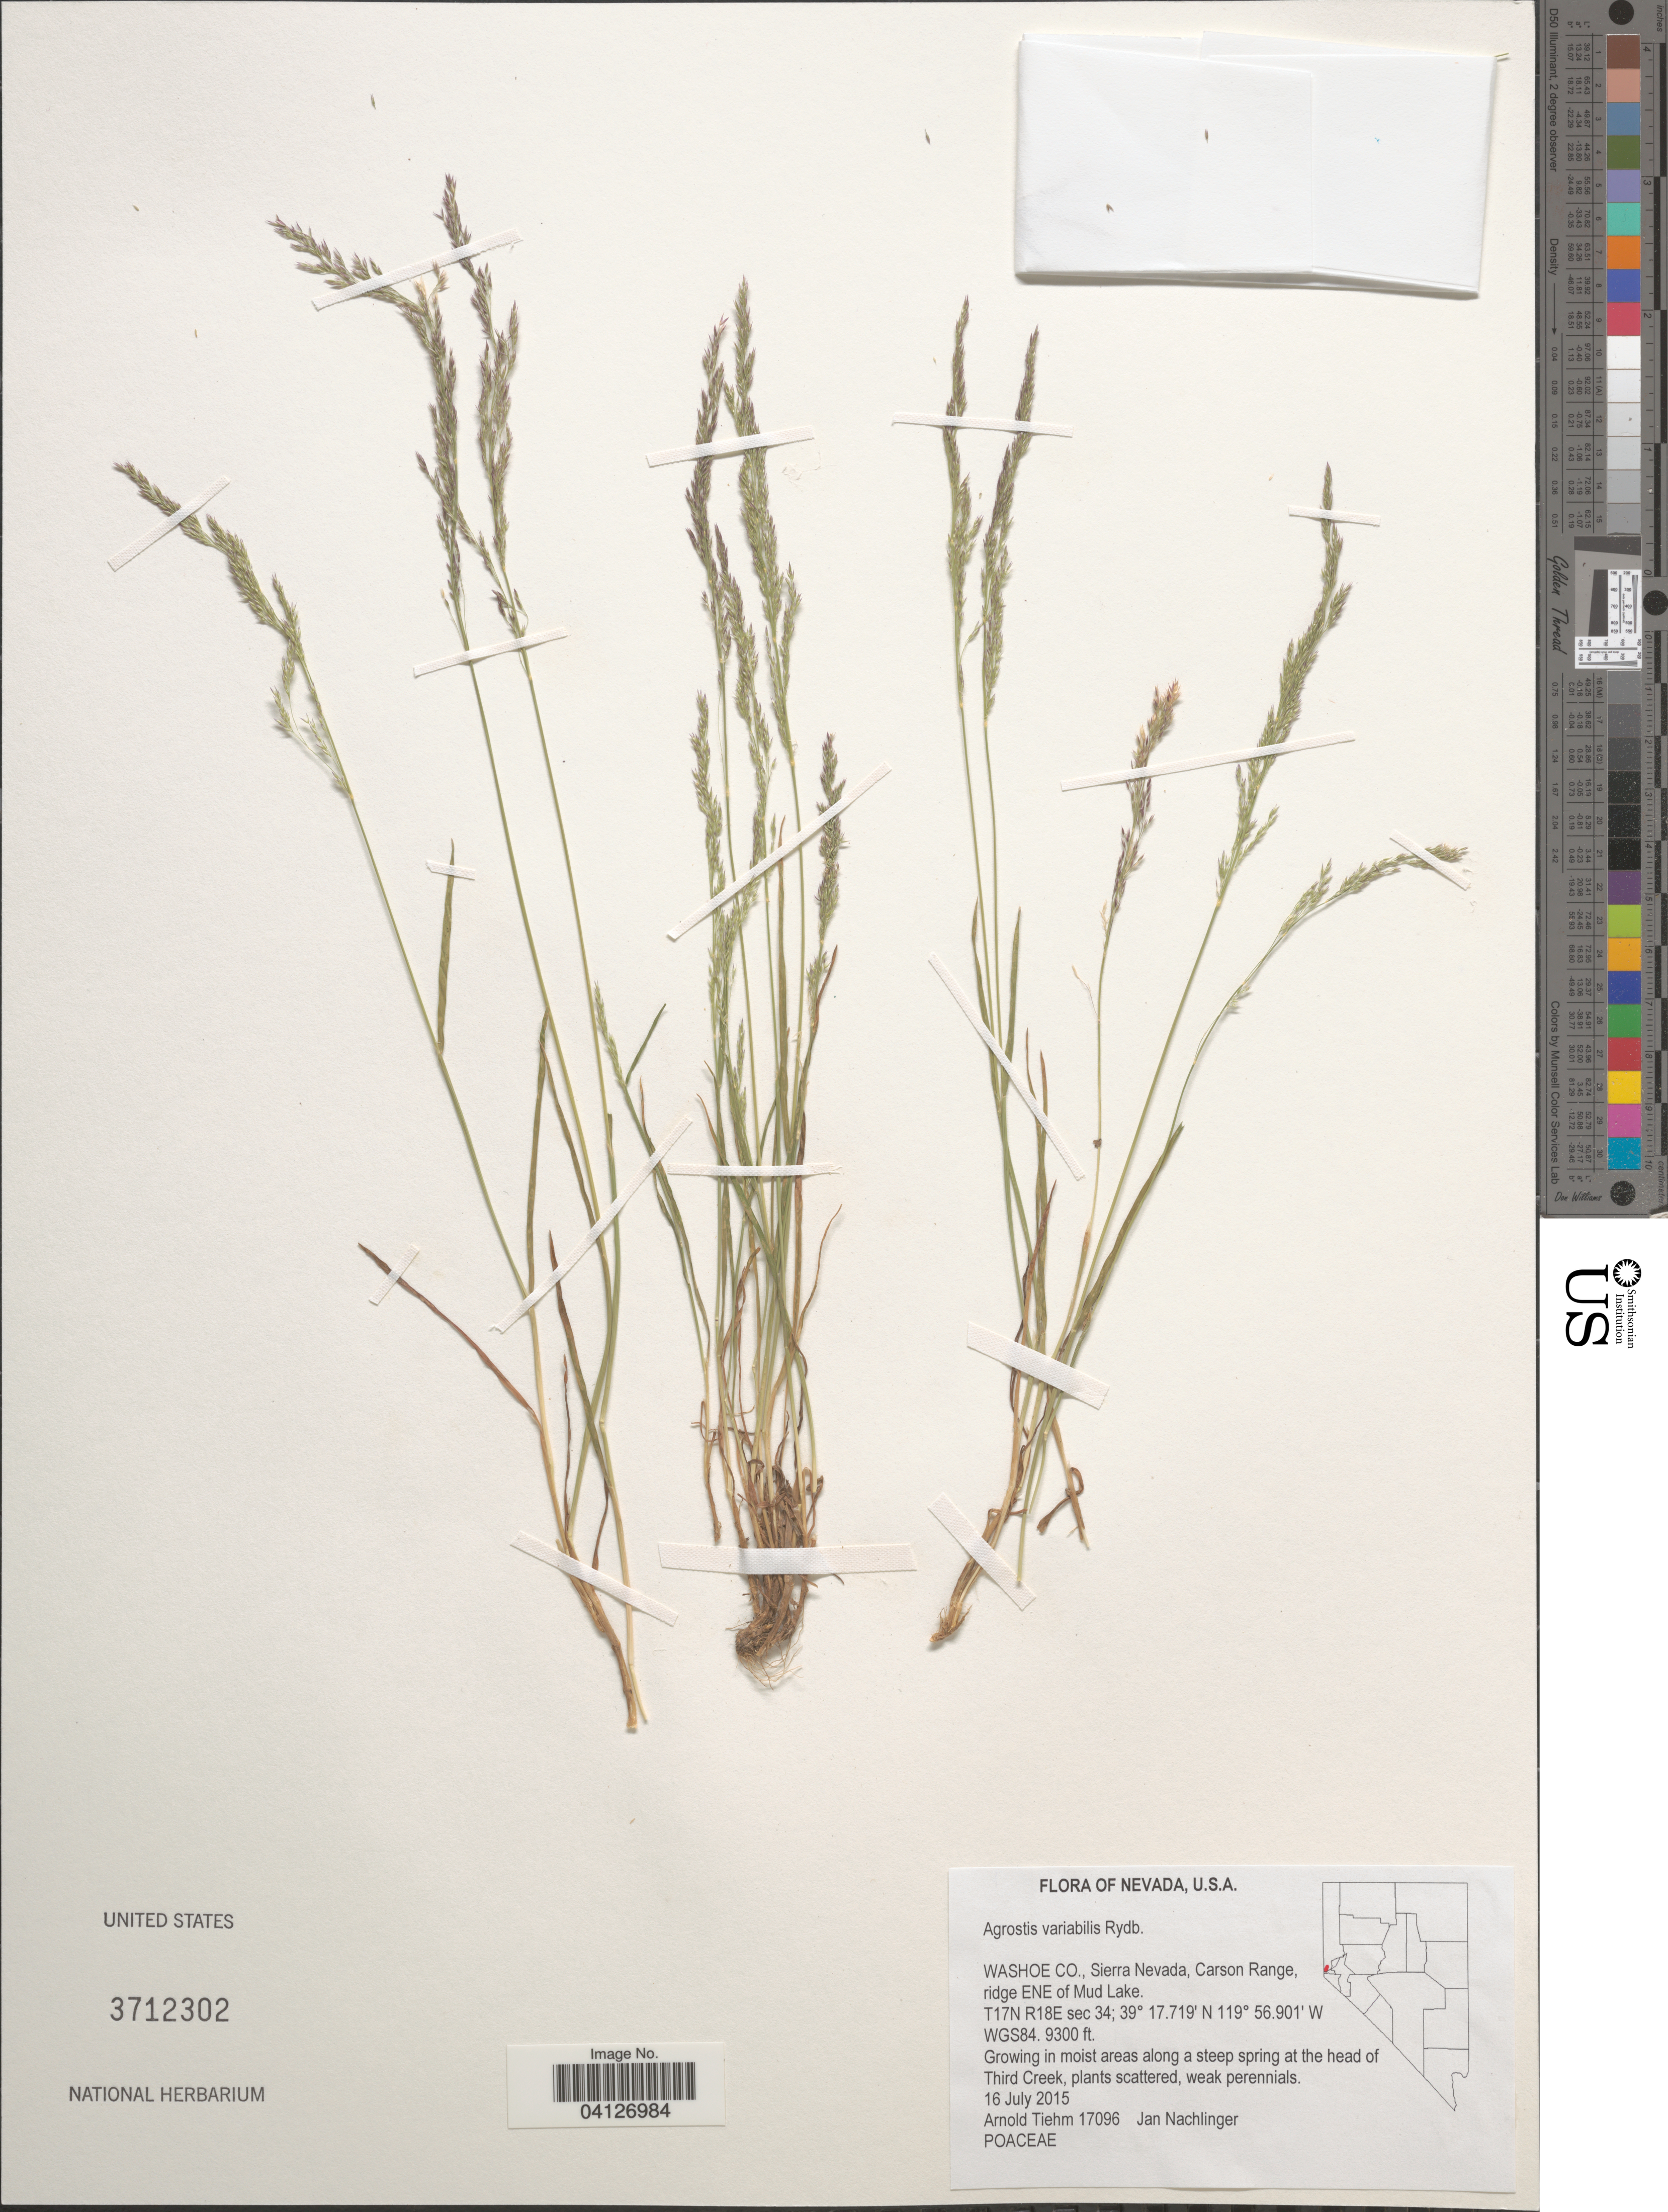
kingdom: Plantae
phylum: Tracheophyta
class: Liliopsida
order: Poales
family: Poaceae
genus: Agrostis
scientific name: Agrostis variabilis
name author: Rydb.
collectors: A. Tiehm & J. Nachlinger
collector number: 17096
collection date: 2015-07-16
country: United States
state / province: Nevada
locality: Washoe Co., Sierra Nevada, Carson Range, ridge ENE of Mud Lake. T17N R18E sec 34. WGS84.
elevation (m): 2835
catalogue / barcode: US 3712302